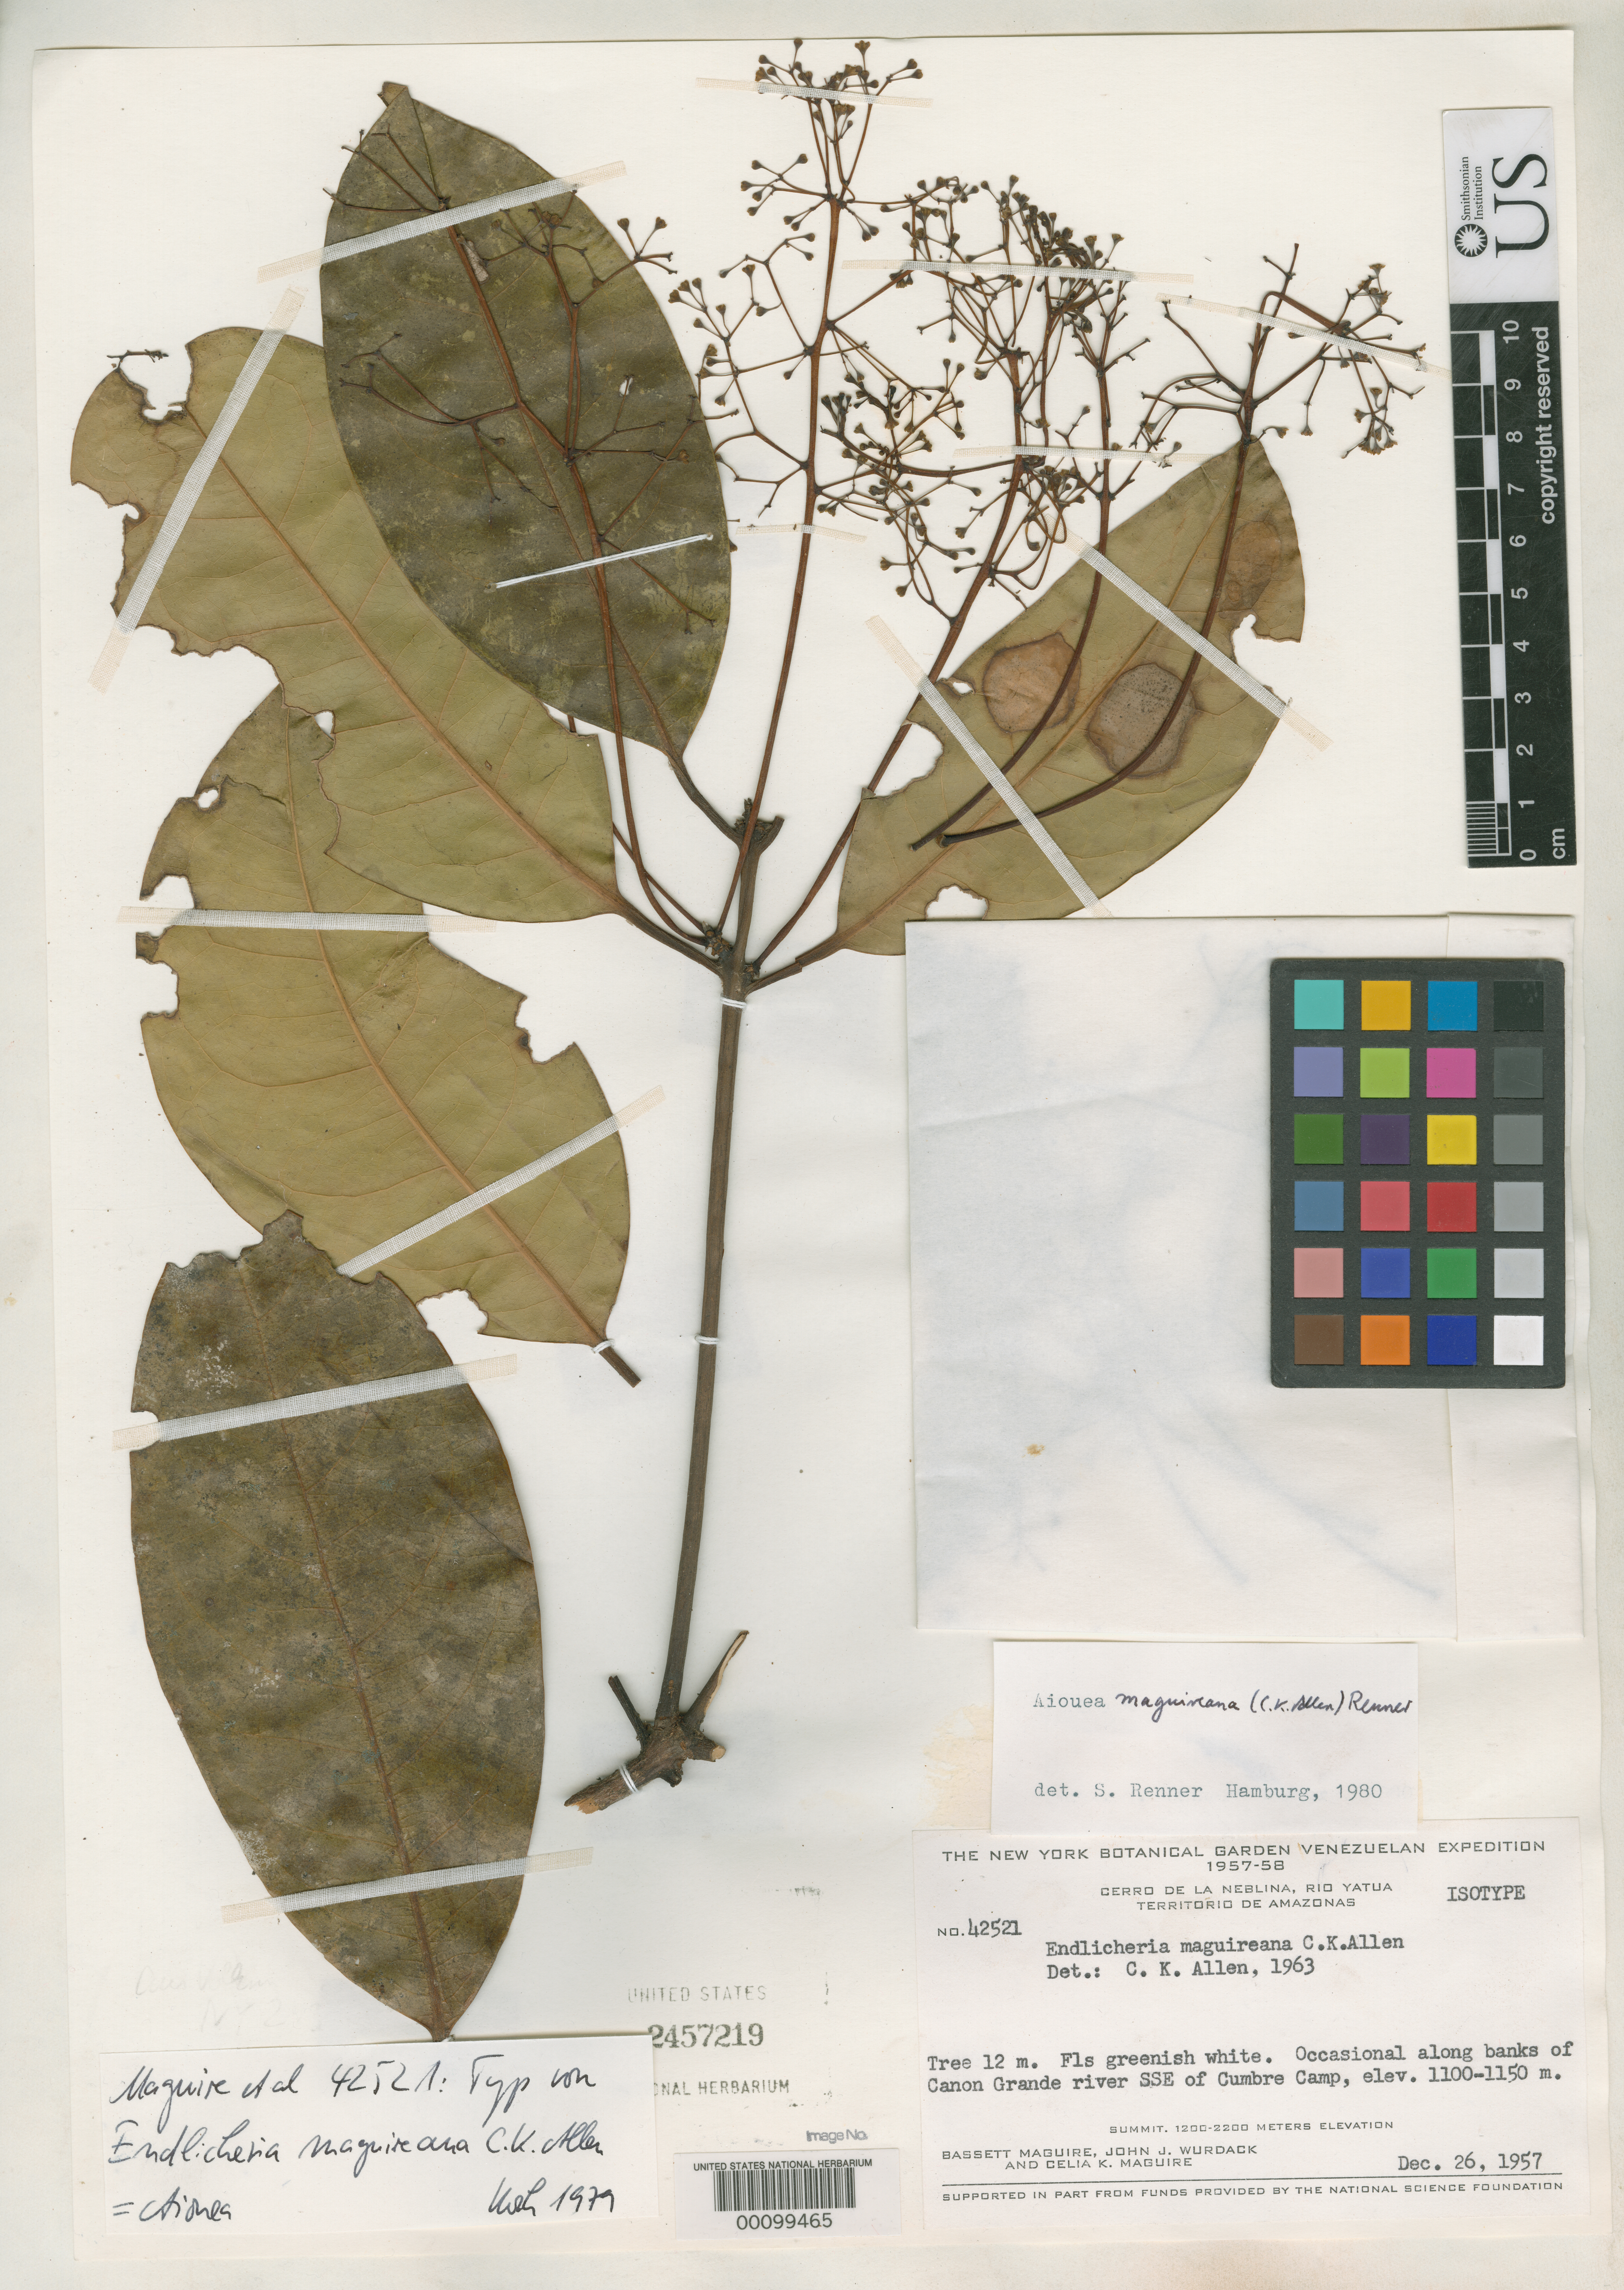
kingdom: Plantae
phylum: Tracheophyta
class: Magnoliopsida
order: Laurales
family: Lauraceae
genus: Endlicheria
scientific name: Endlicheria maguireana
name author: C.K. Allen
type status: Isotype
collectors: B. Maguire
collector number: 42521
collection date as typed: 26 Dec 1957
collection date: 1957-12-26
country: Venezuela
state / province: Amazonas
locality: Cerro Neblina.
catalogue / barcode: US 2457219